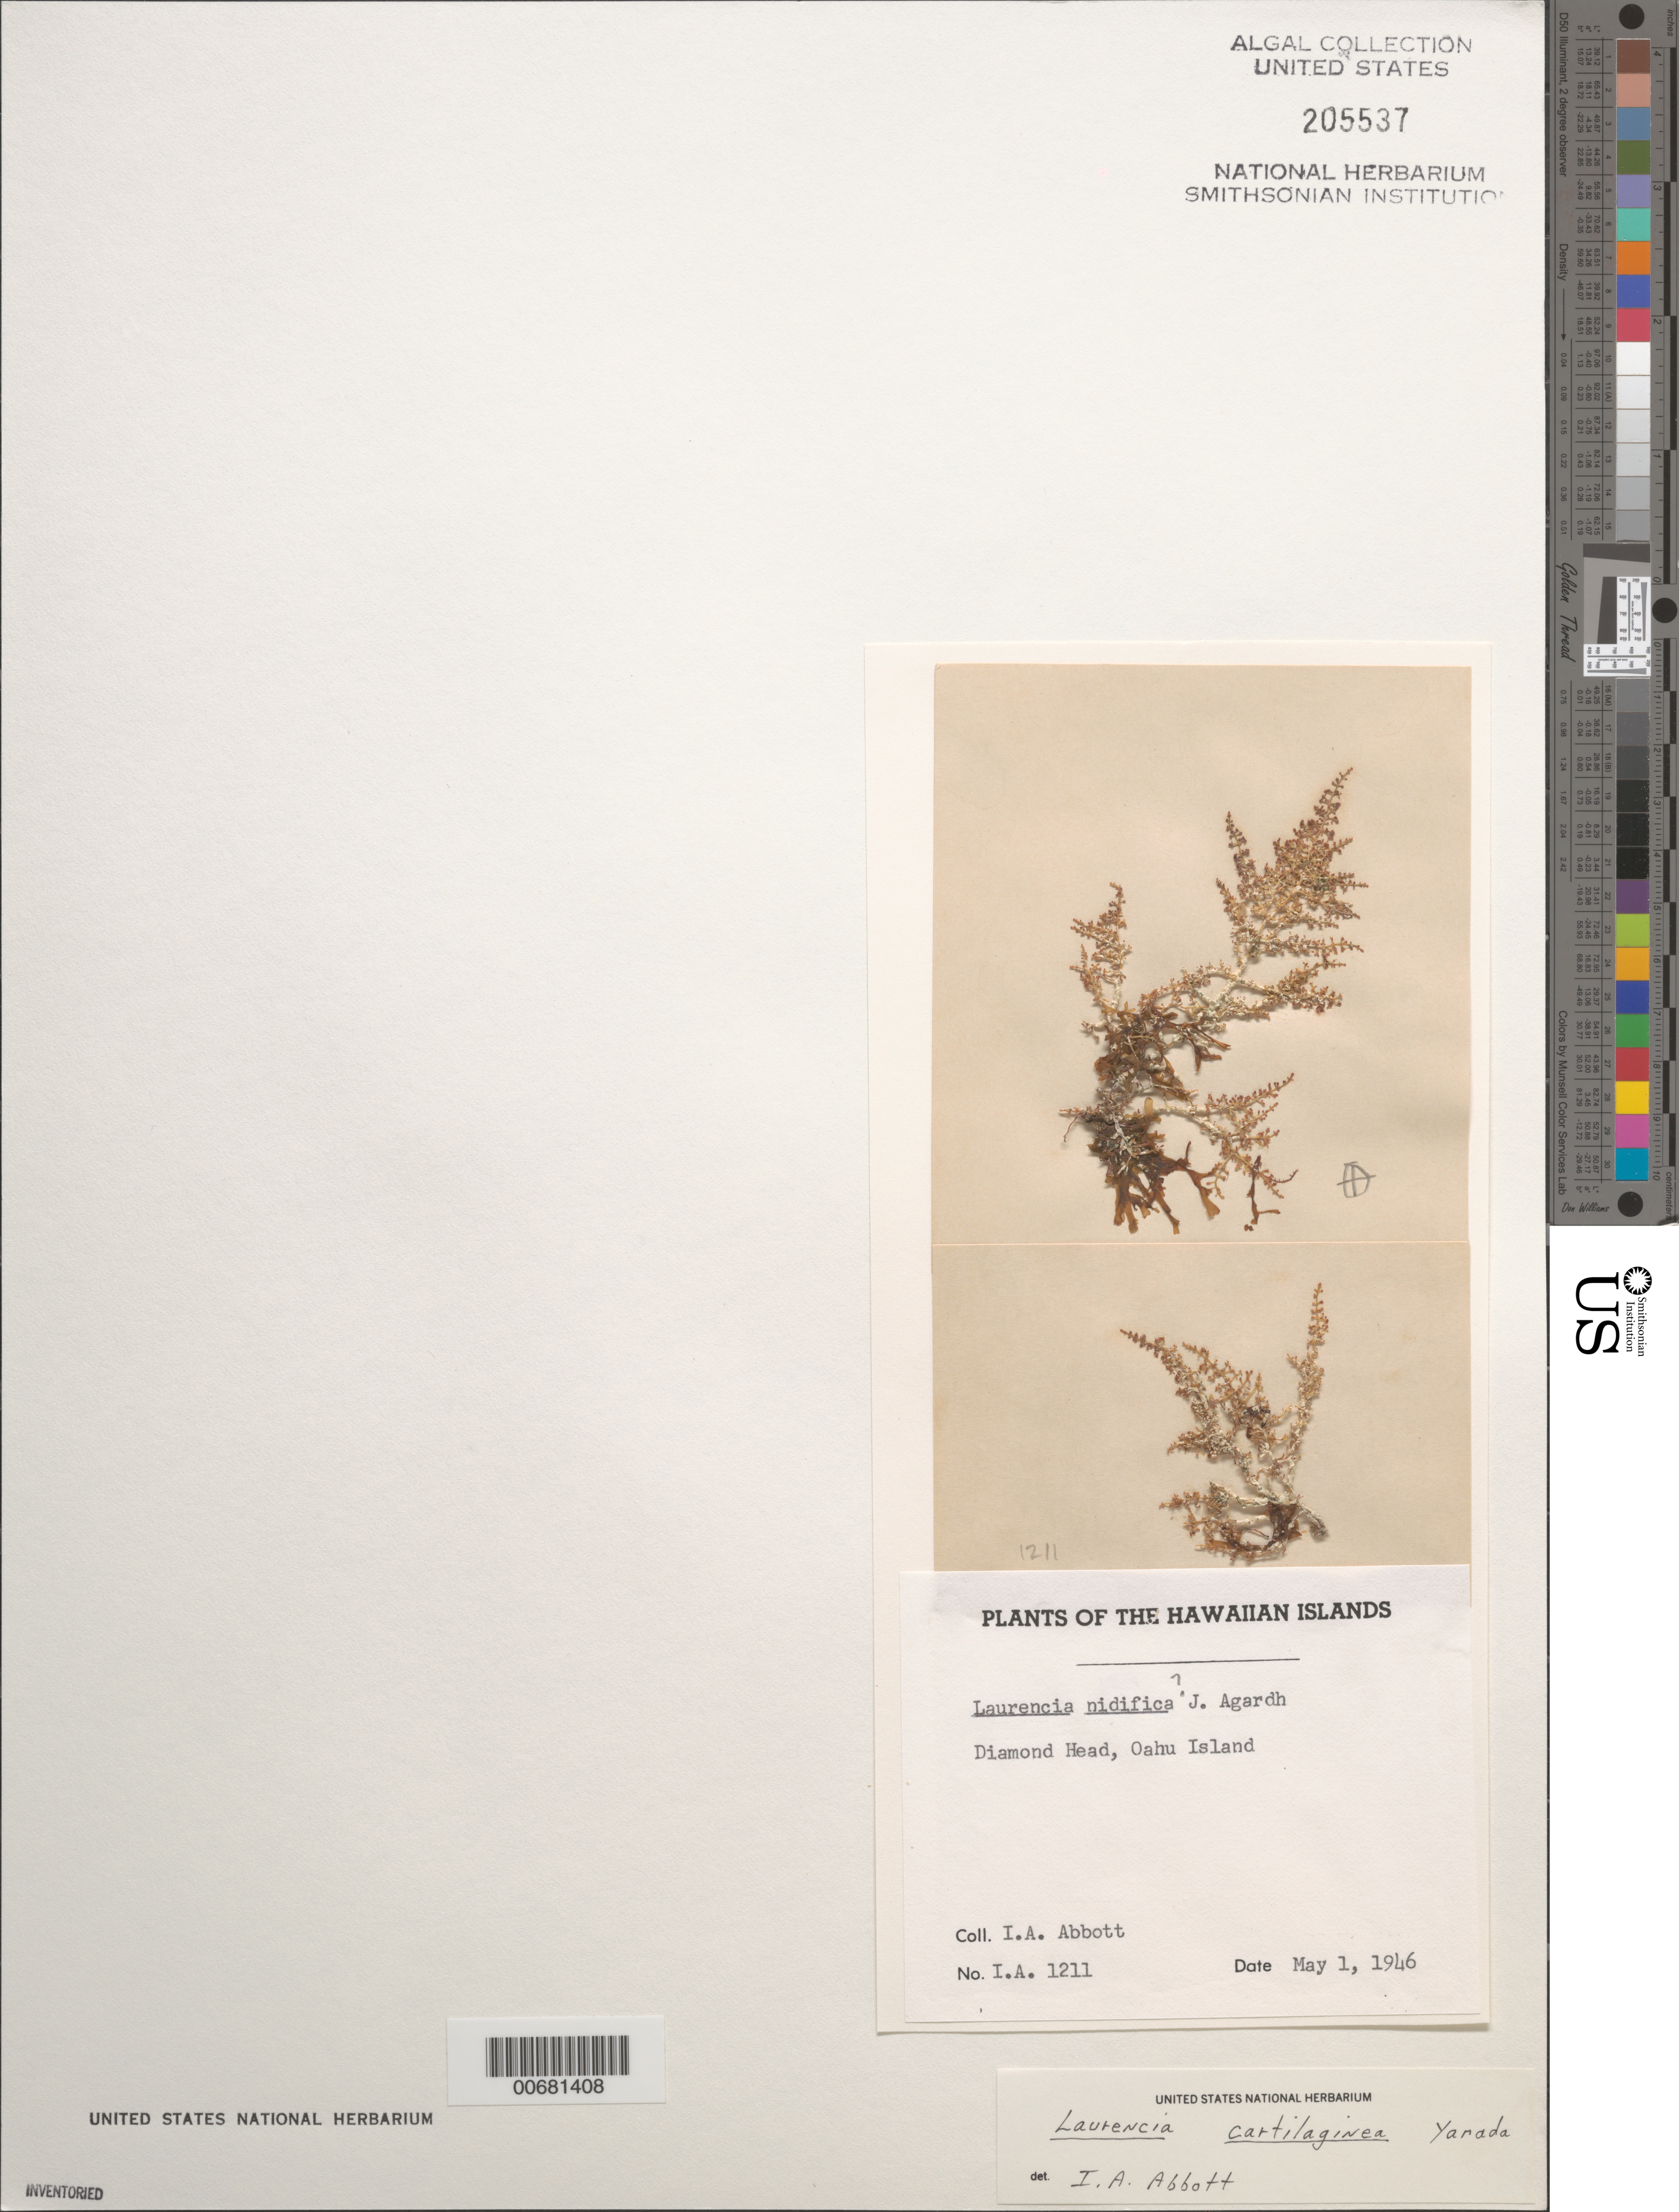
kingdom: Plantae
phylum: Rhodophyta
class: Florideophyceae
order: Ceramiales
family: Rhodomelaceae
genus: Chondrophycus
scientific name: Chondrophycus cartilaginea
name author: (C. Agardh) Garbary & J.T. Harper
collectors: I. A. Abbott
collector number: IAA 1211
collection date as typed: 01 May 1946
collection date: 1946-05-01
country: United States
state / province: Hawaii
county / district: Honolulu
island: Oahu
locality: Diamond Head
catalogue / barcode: US 205537